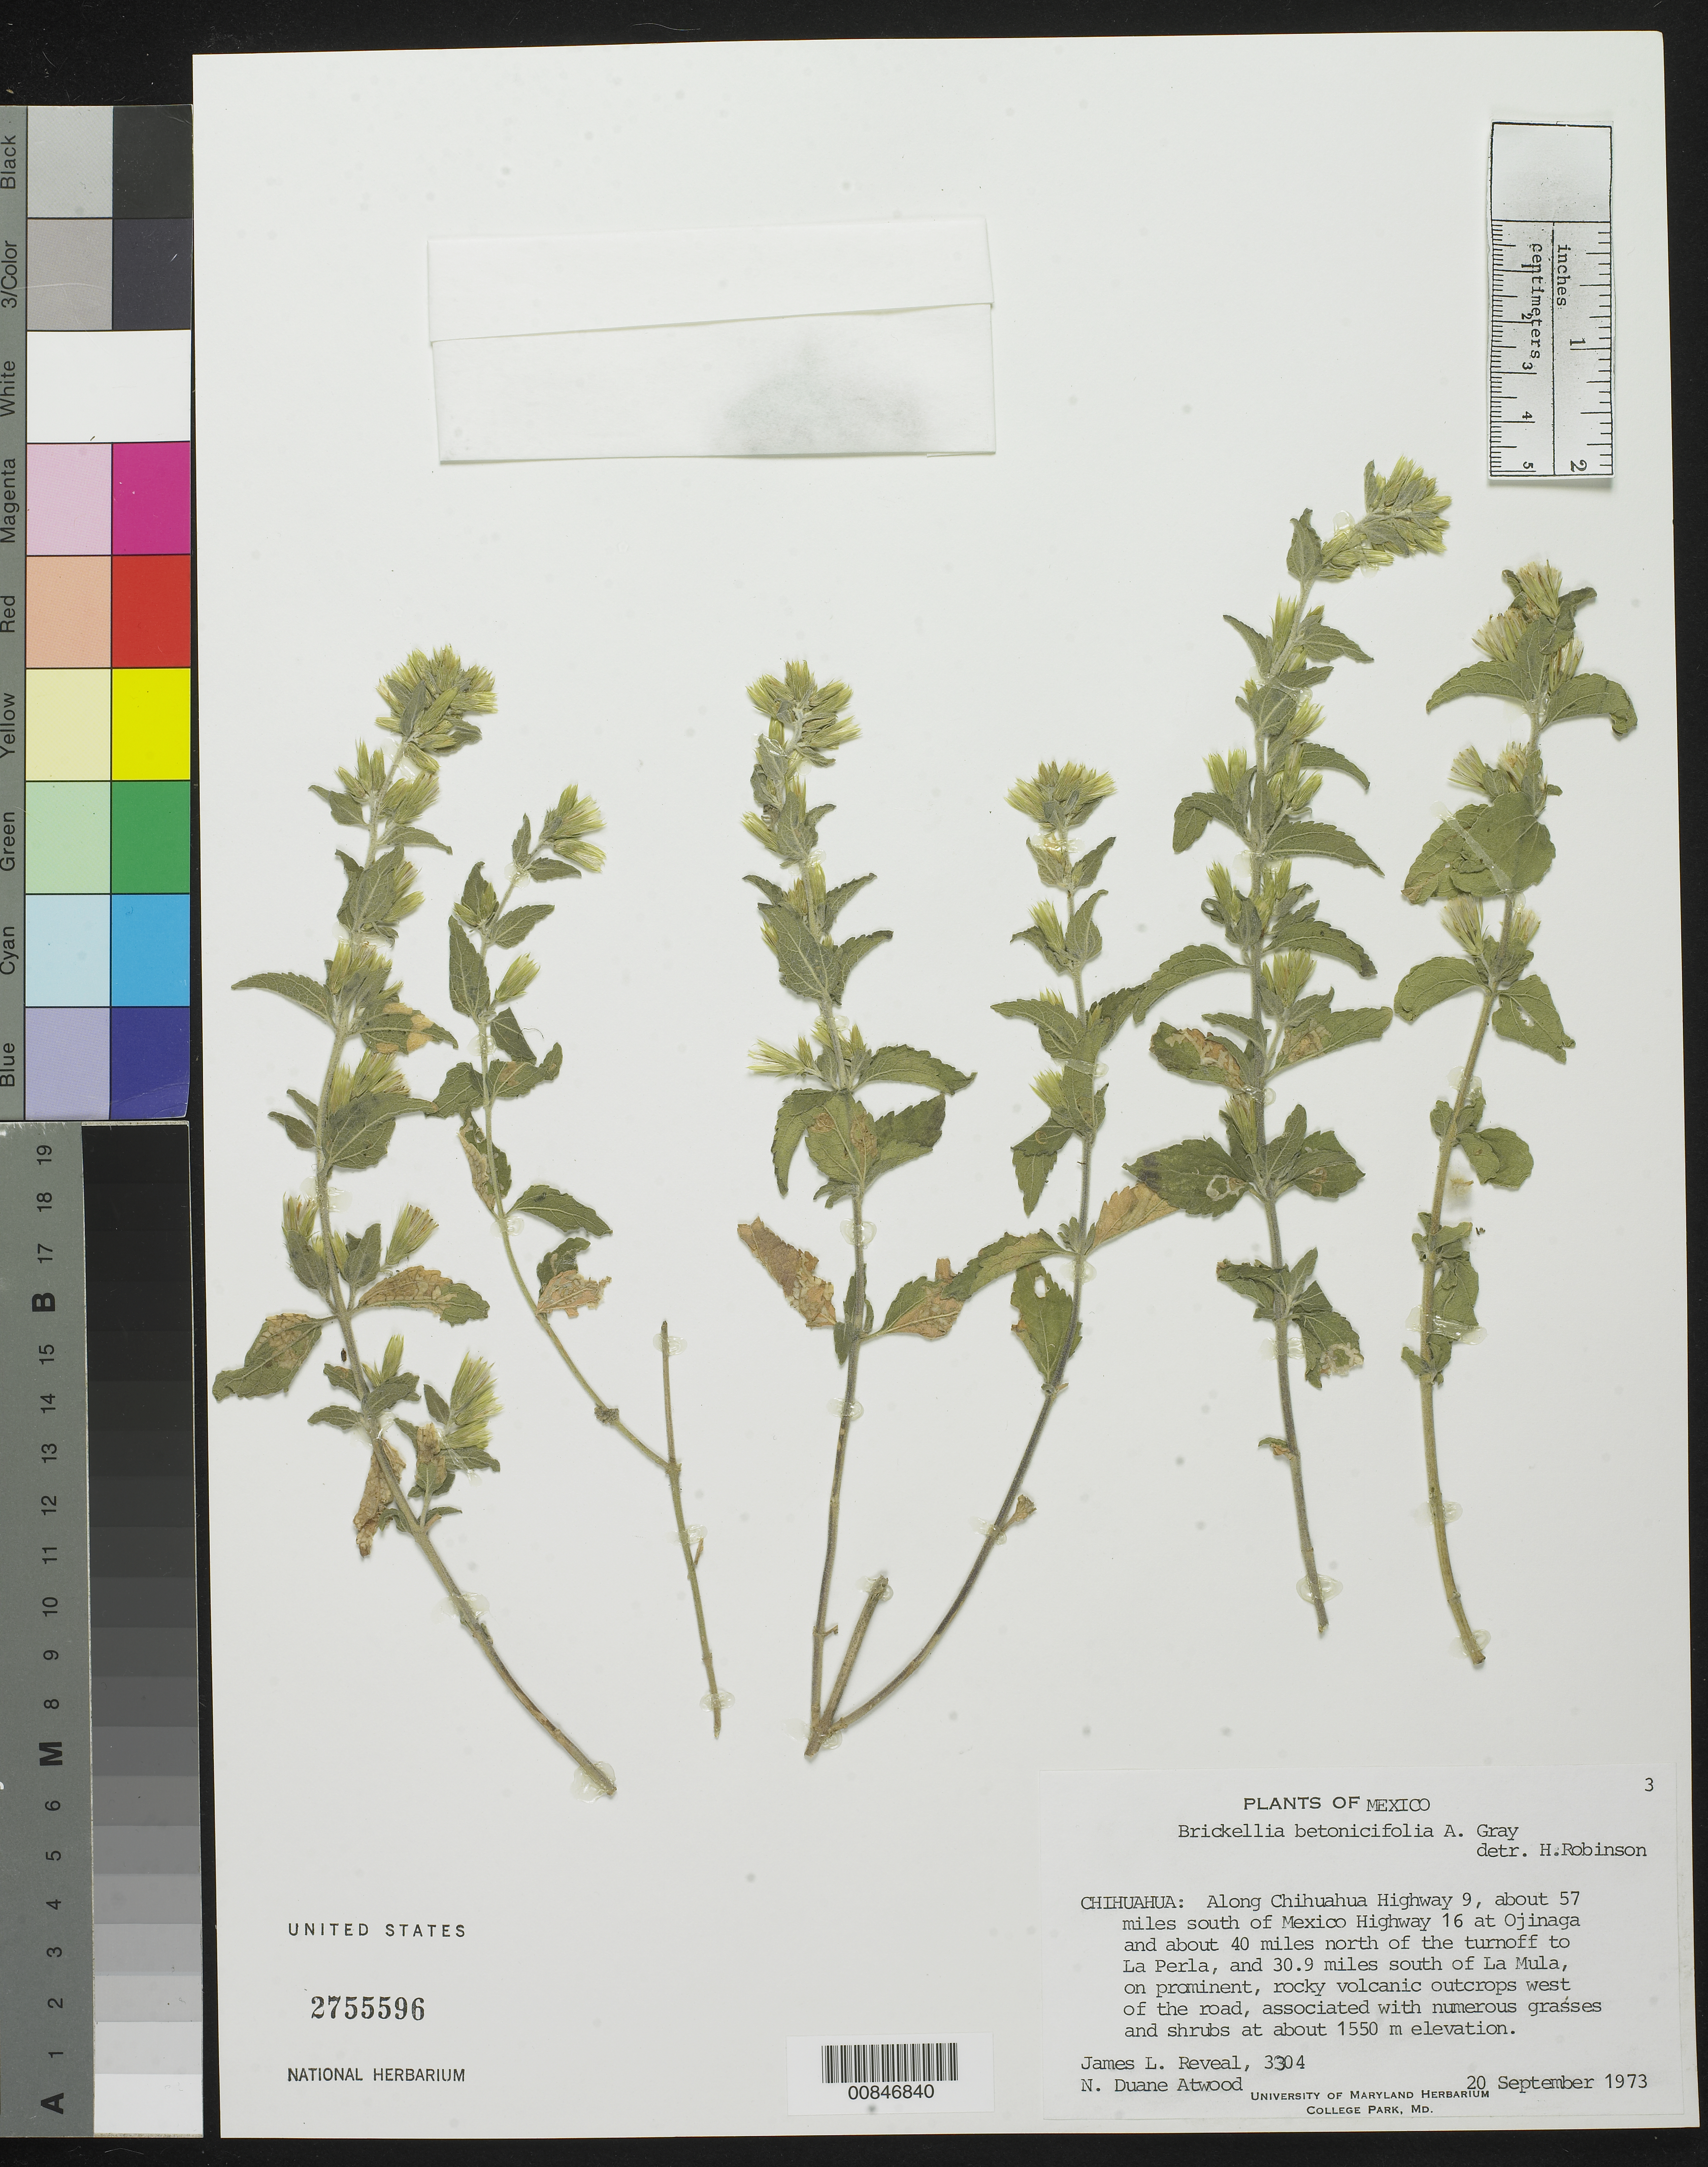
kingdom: Plantae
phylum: Tracheophyta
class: Magnoliopsida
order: Asterales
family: Asteraceae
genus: Brickellia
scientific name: Brickellia betonicifolia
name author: A. Gray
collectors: J. L. Reveal & N. D. Atwood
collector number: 3304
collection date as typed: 20 Sep 1973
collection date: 1973-09-20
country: Mexico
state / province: Chihuahua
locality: Along Chihuahua Highway 9, about 57 mi. south of Mexico Highway 16 at Ojinaga and about 40 miles north of the turnoff to La Perla, and 30.9 mi. south of La Mula.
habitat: On prominent, rocky volcanic outcrops west of the road, associated with numerous grasses and shrubs.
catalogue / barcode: US 2755596